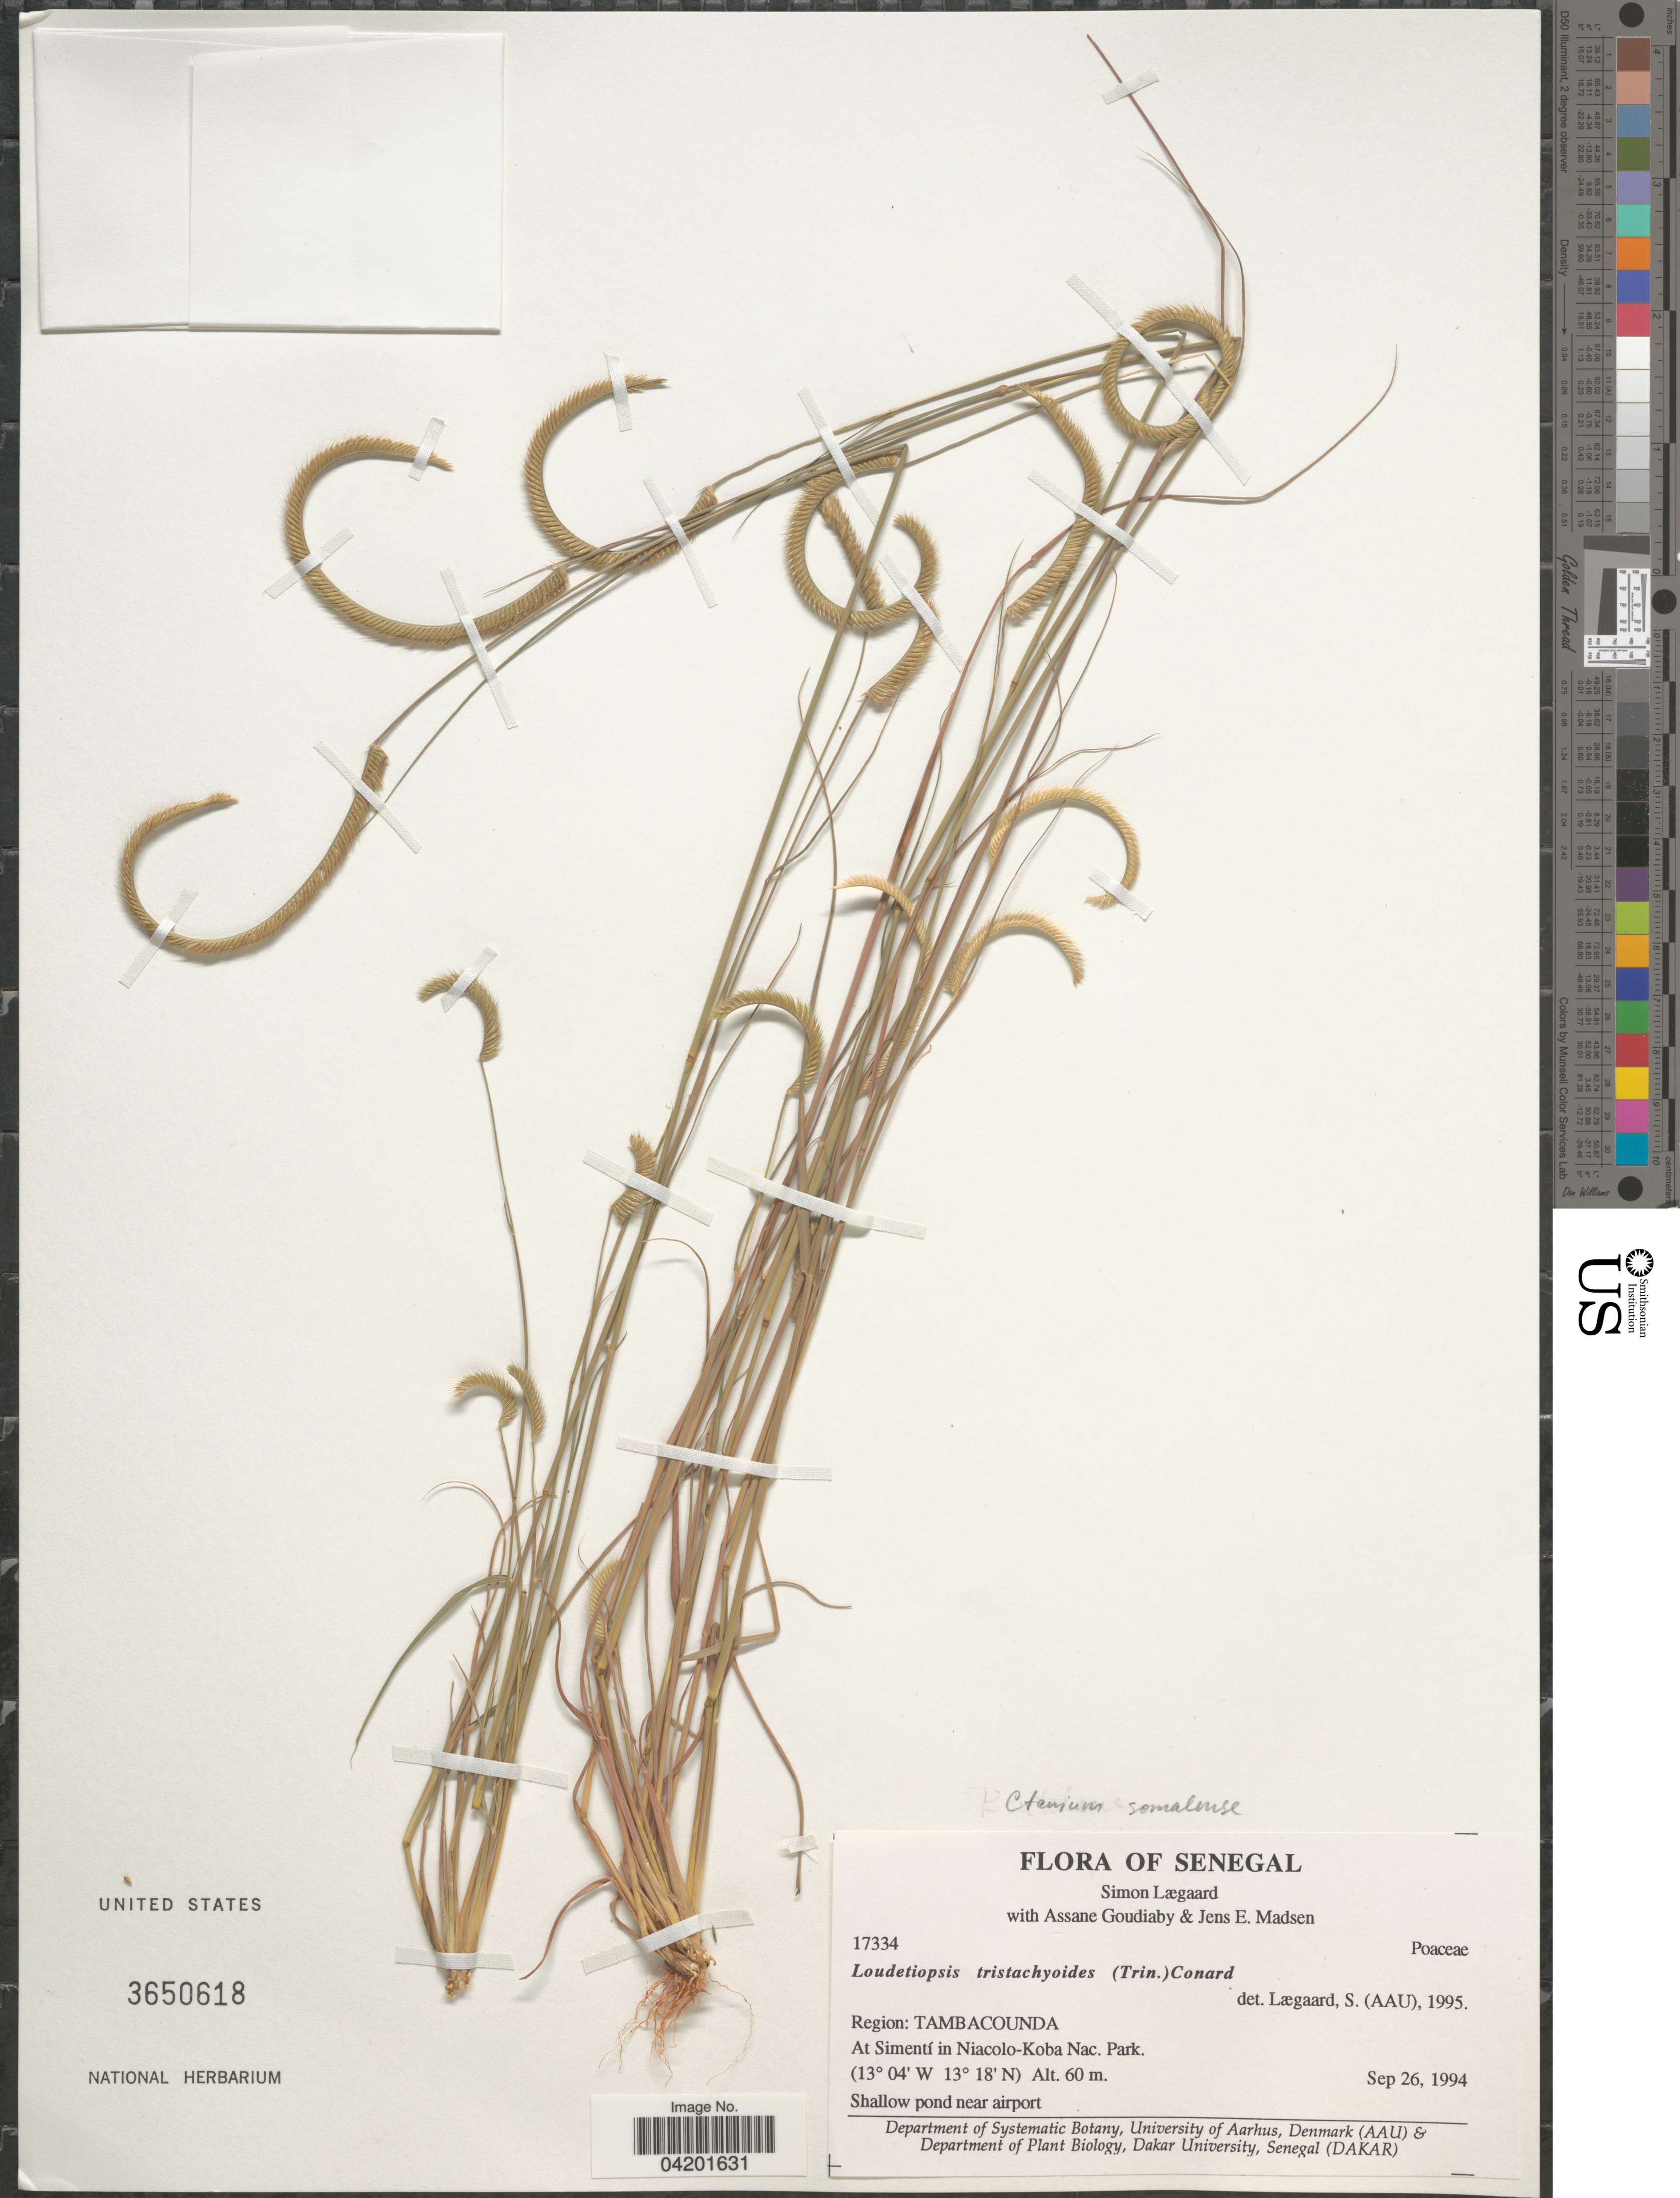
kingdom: Plantae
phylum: Tracheophyta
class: Liliopsida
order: Poales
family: Poaceae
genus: Ctenium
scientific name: Ctenium somalense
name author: (Chiov.) Chiov.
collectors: S. Lægaard, A. Goudiaby & J. E. Madsen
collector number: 17334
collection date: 1994-09-26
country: Senegal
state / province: Tambacounda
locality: At Simentí in Niacolo-Koba Nac. Park.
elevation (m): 60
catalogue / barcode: US 3650618